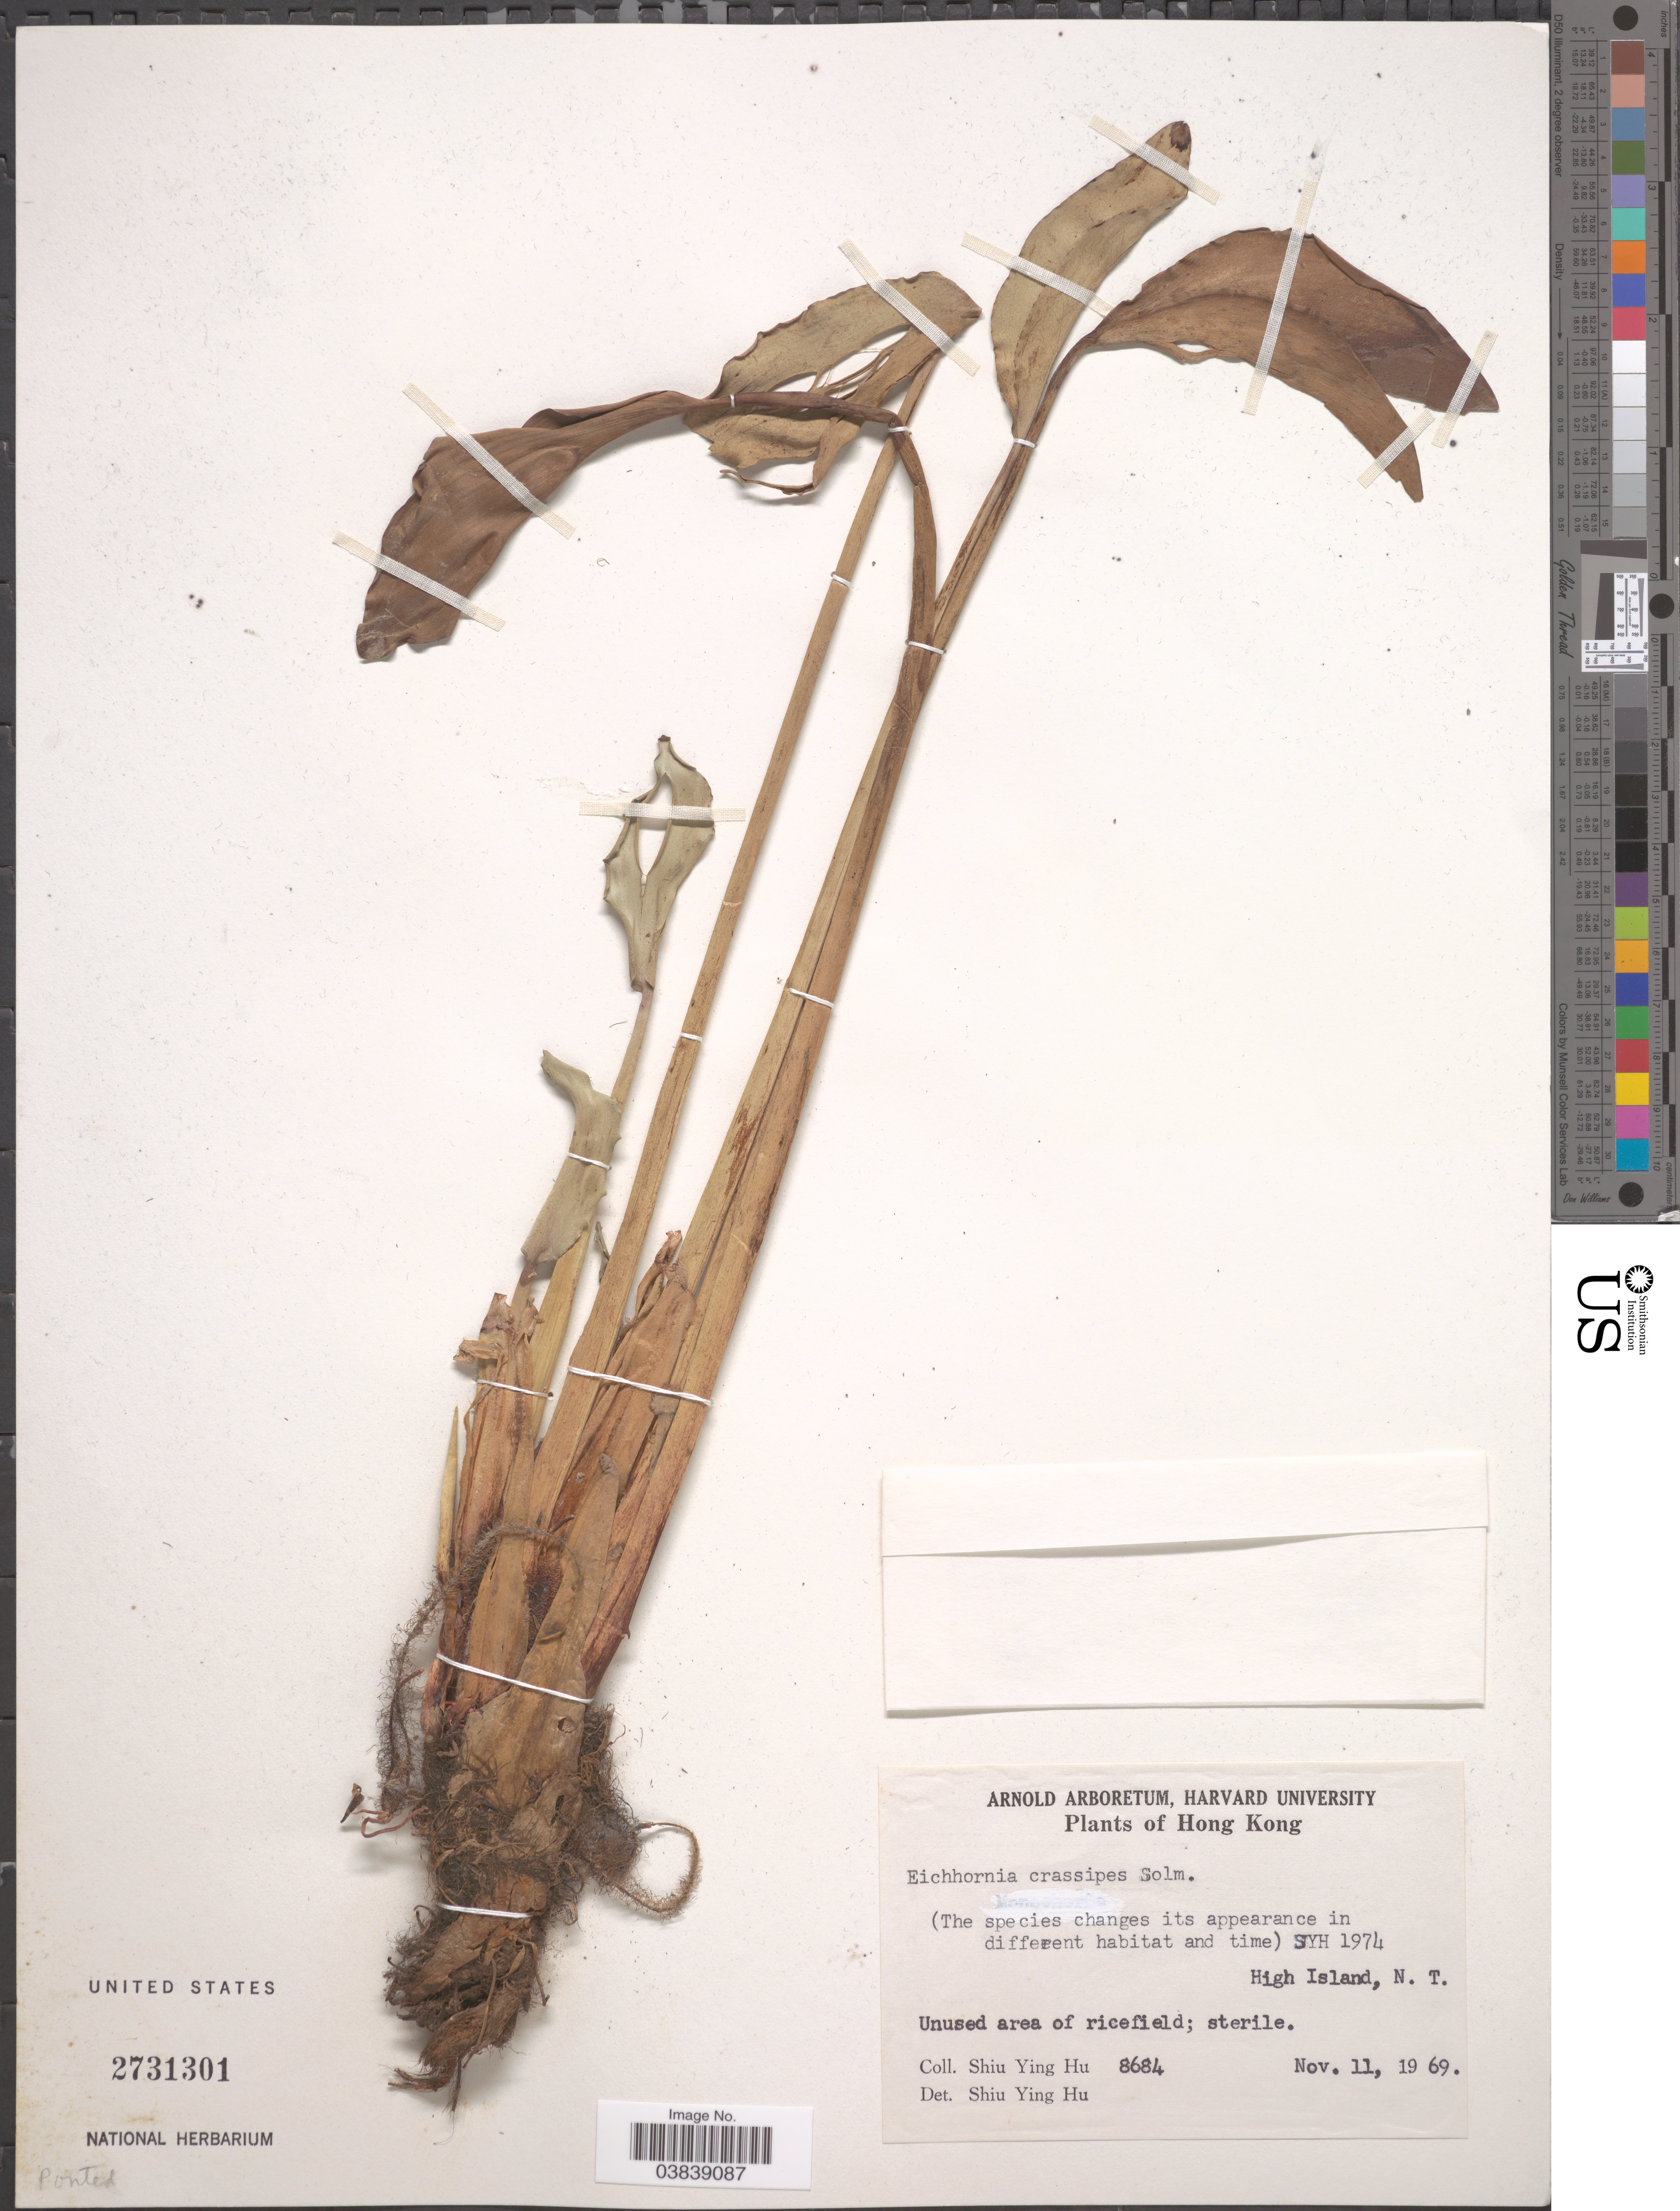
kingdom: Plantae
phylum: Tracheophyta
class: Liliopsida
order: Commelinales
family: Pontederiaceae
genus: Eichhornia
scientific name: Eichhornia crassipes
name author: (Mart.) Solms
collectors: S. Y. Hu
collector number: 8684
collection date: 1969-11-11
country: China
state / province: Hong Kong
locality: High Island, N.T.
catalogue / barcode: US 2731301